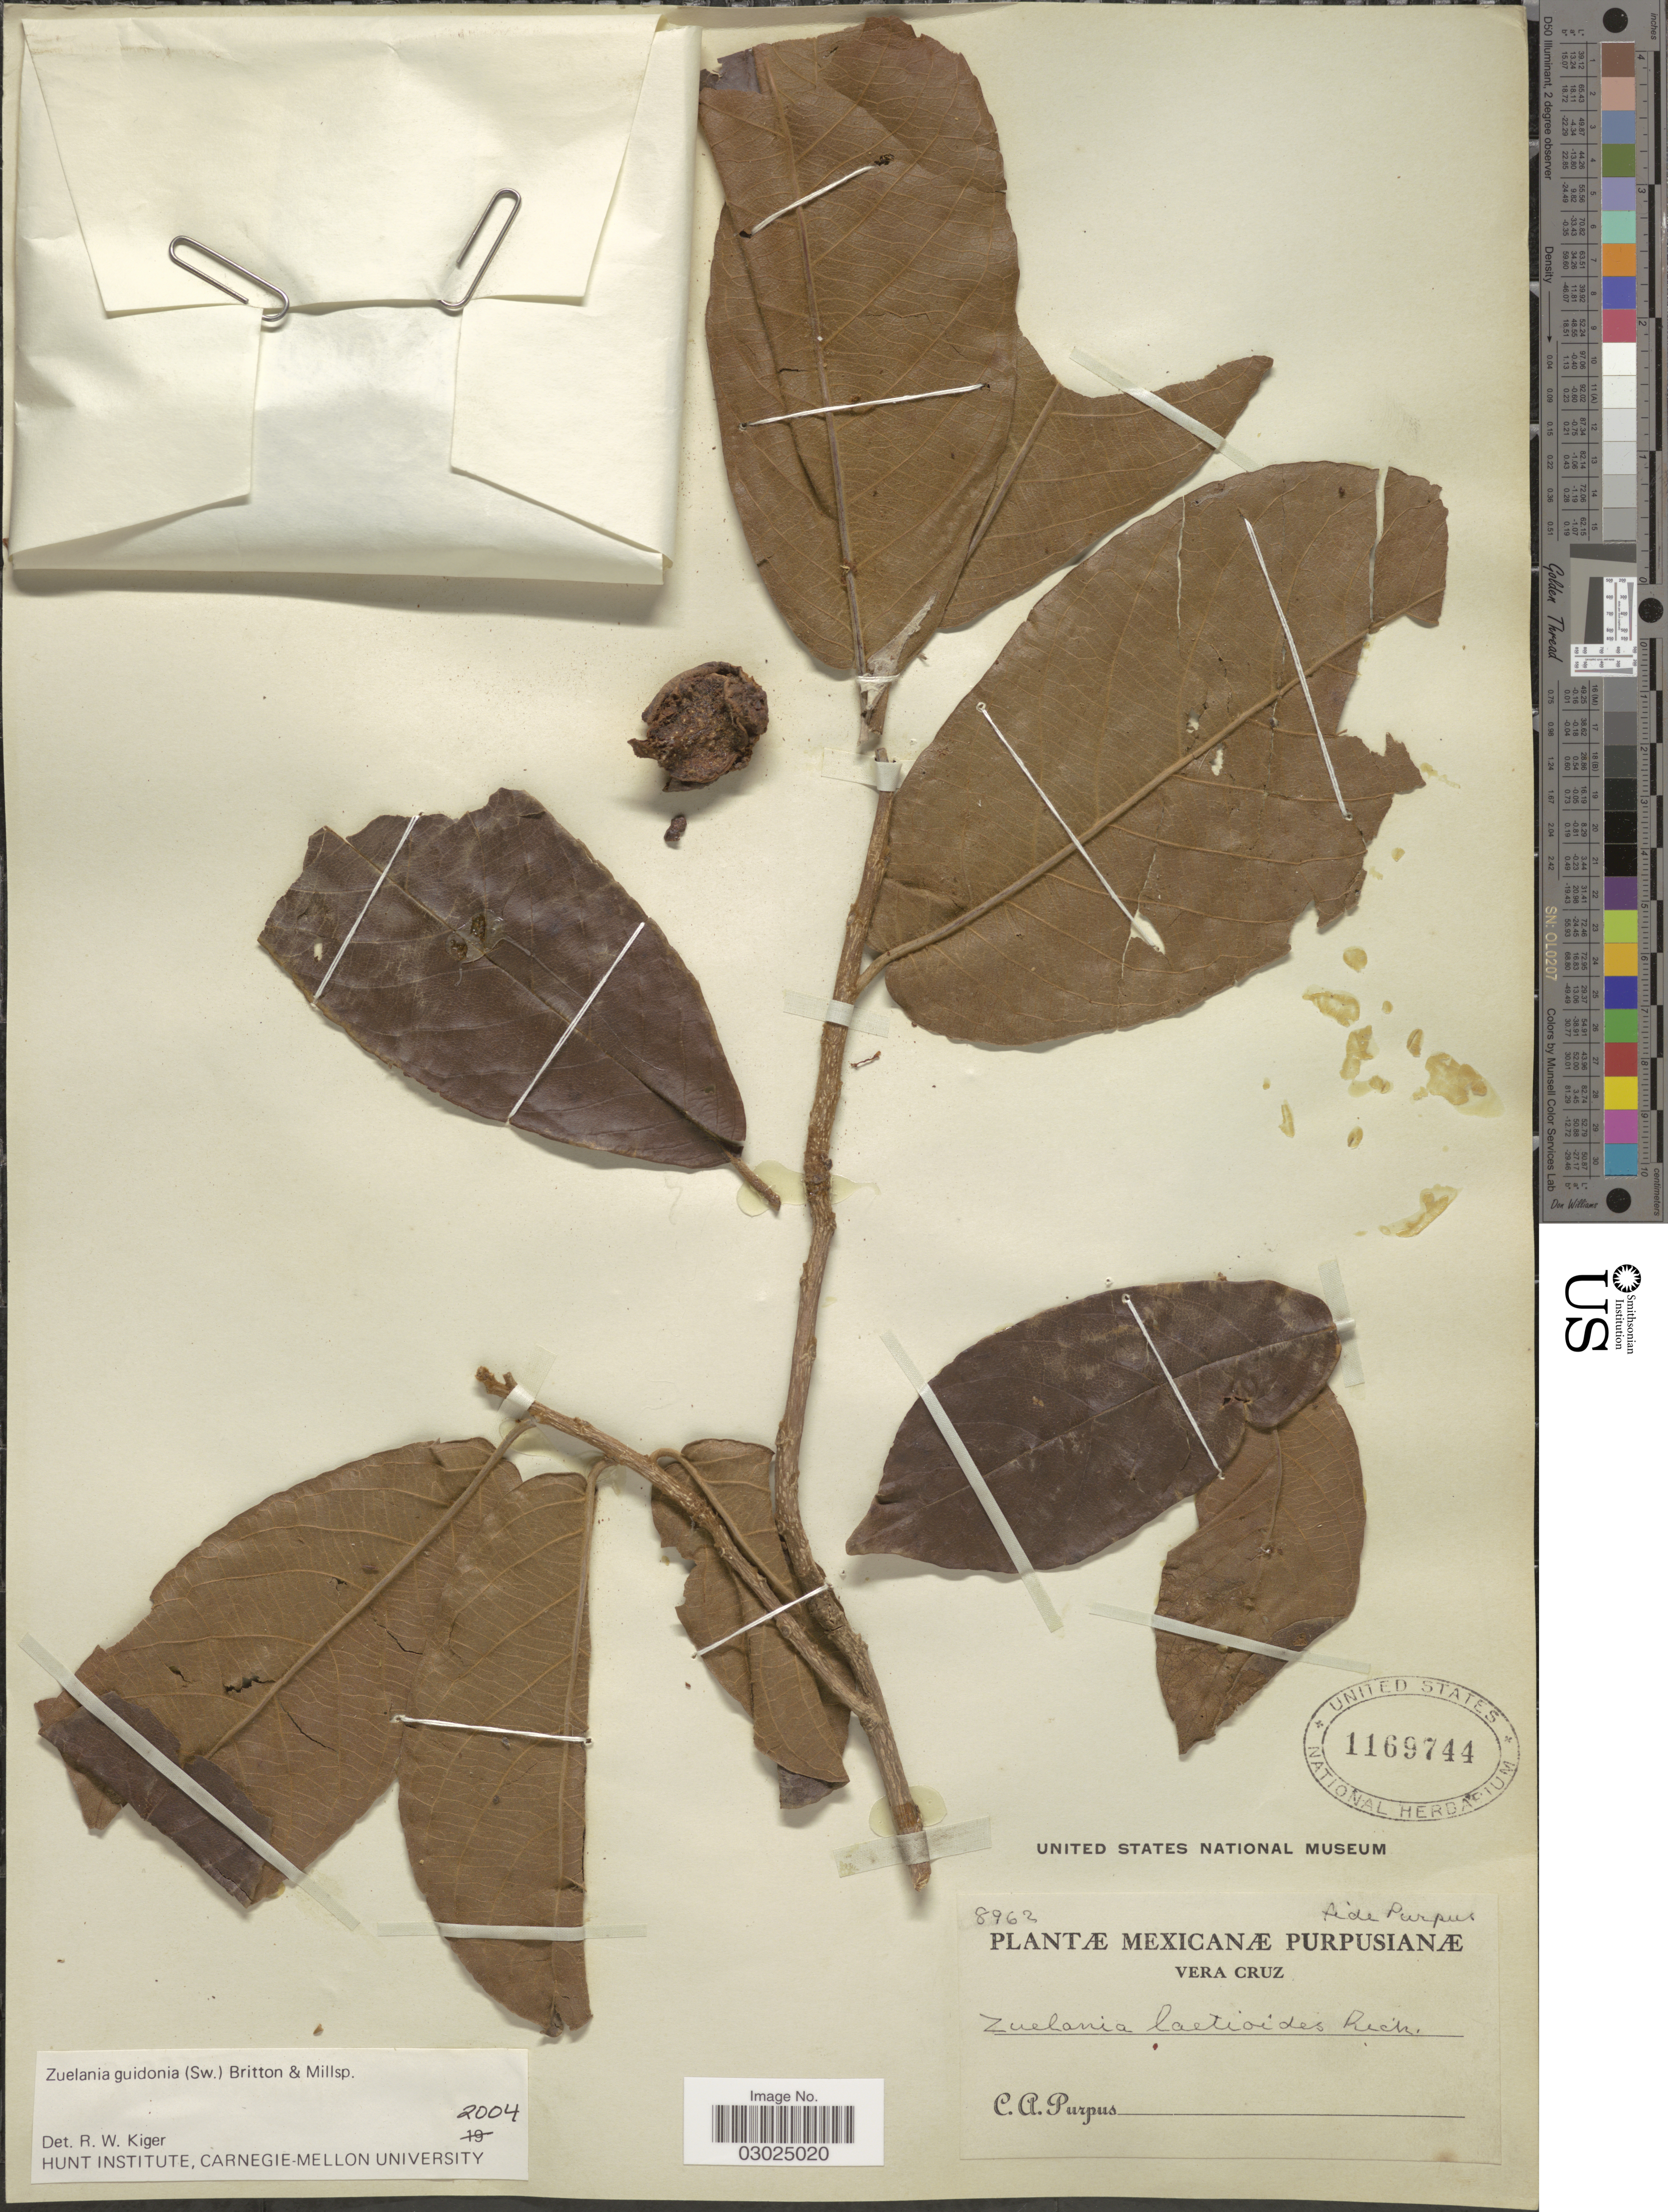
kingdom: Plantae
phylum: Tracheophyta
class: Magnoliopsida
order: Malpighiales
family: Salicaceae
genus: Casearia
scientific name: Casearia laetioides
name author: (A. Rich.) Warb.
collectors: C. A. Purpus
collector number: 8962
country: Mexico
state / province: Veracruz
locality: Vera Cruz.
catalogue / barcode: US 1169744